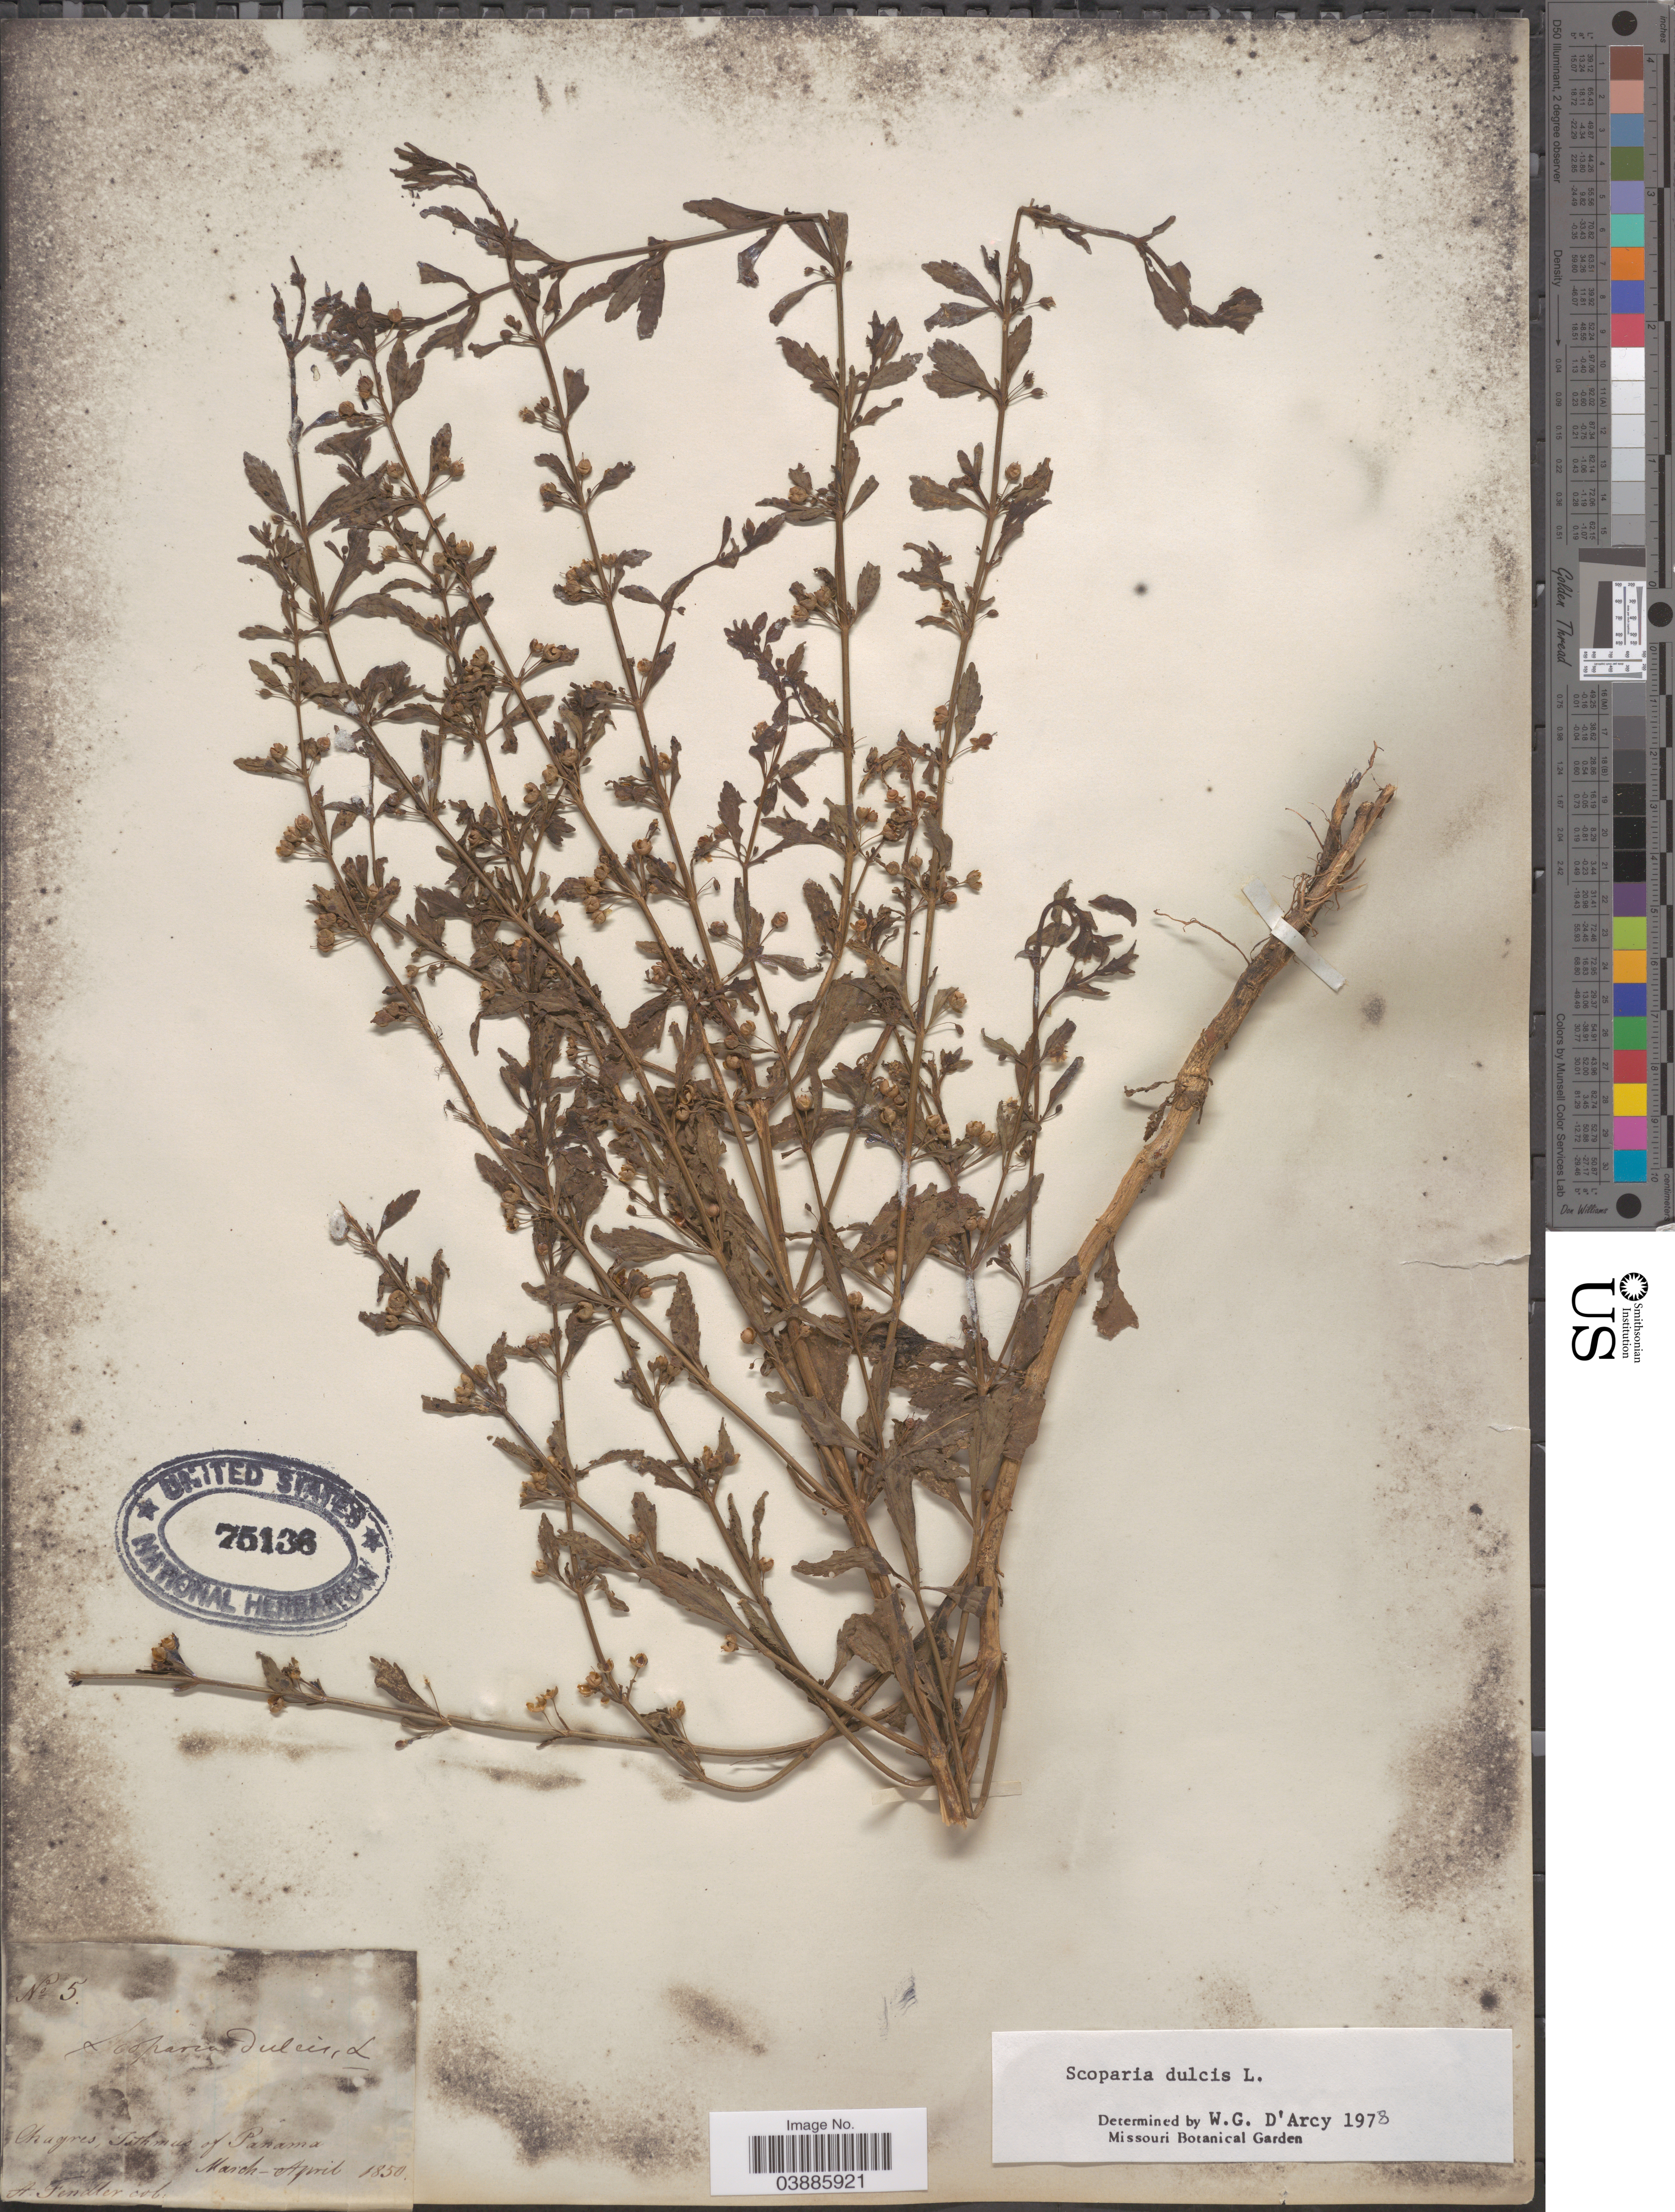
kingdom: Plantae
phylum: Tracheophyta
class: Magnoliopsida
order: Lamiales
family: Plantaginaceae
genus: Scoparia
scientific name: Scoparia dulcis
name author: L.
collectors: A. Fendler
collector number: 5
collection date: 1850-03/1850-04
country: Panama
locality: Chagres, Isthmus of Panama.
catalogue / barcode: US 75138